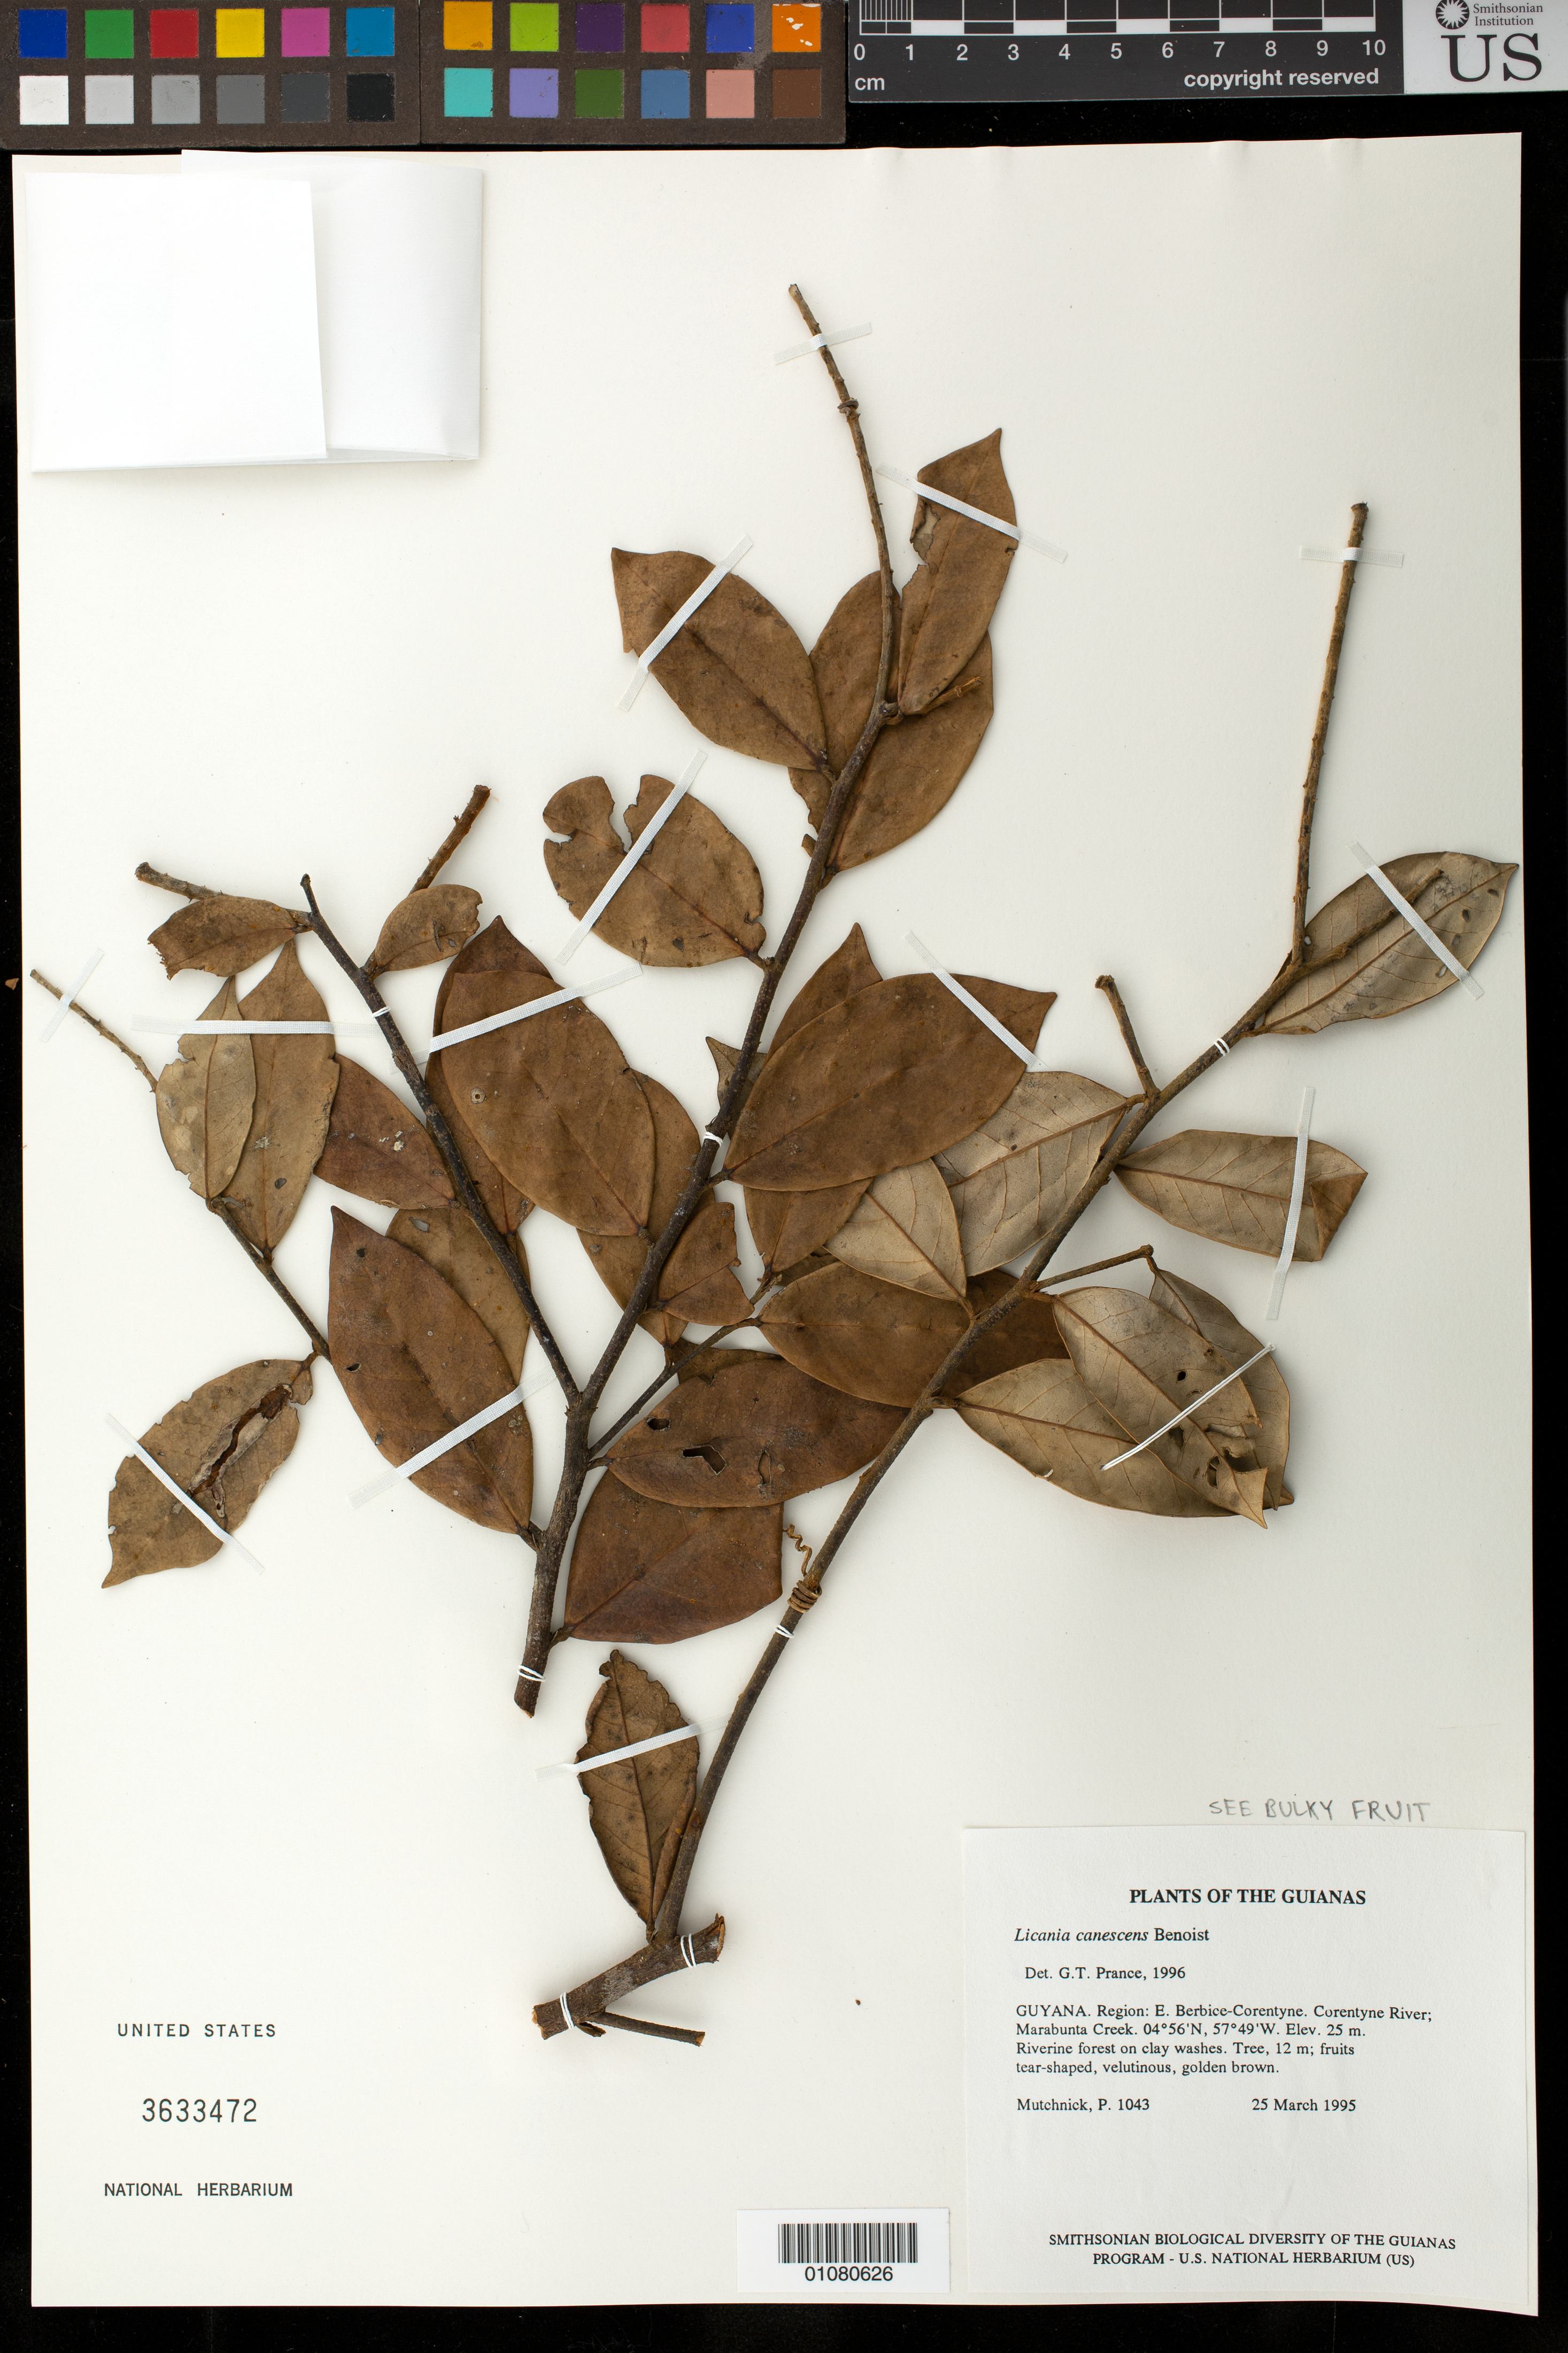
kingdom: Plantae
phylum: Tracheophyta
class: Magnoliopsida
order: Malpighiales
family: Chrysobalanaceae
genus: Licania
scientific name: Licania canescens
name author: Benoist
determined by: Prance, G. T.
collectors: P. Mutchnick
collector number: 1043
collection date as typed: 25 March 1995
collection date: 1995-03-25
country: Guyana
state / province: E. Berbice-Corentyne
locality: Corentyne River; Marabunta Creek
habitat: Riverine forest on clay washes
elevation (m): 25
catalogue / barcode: US 3633472